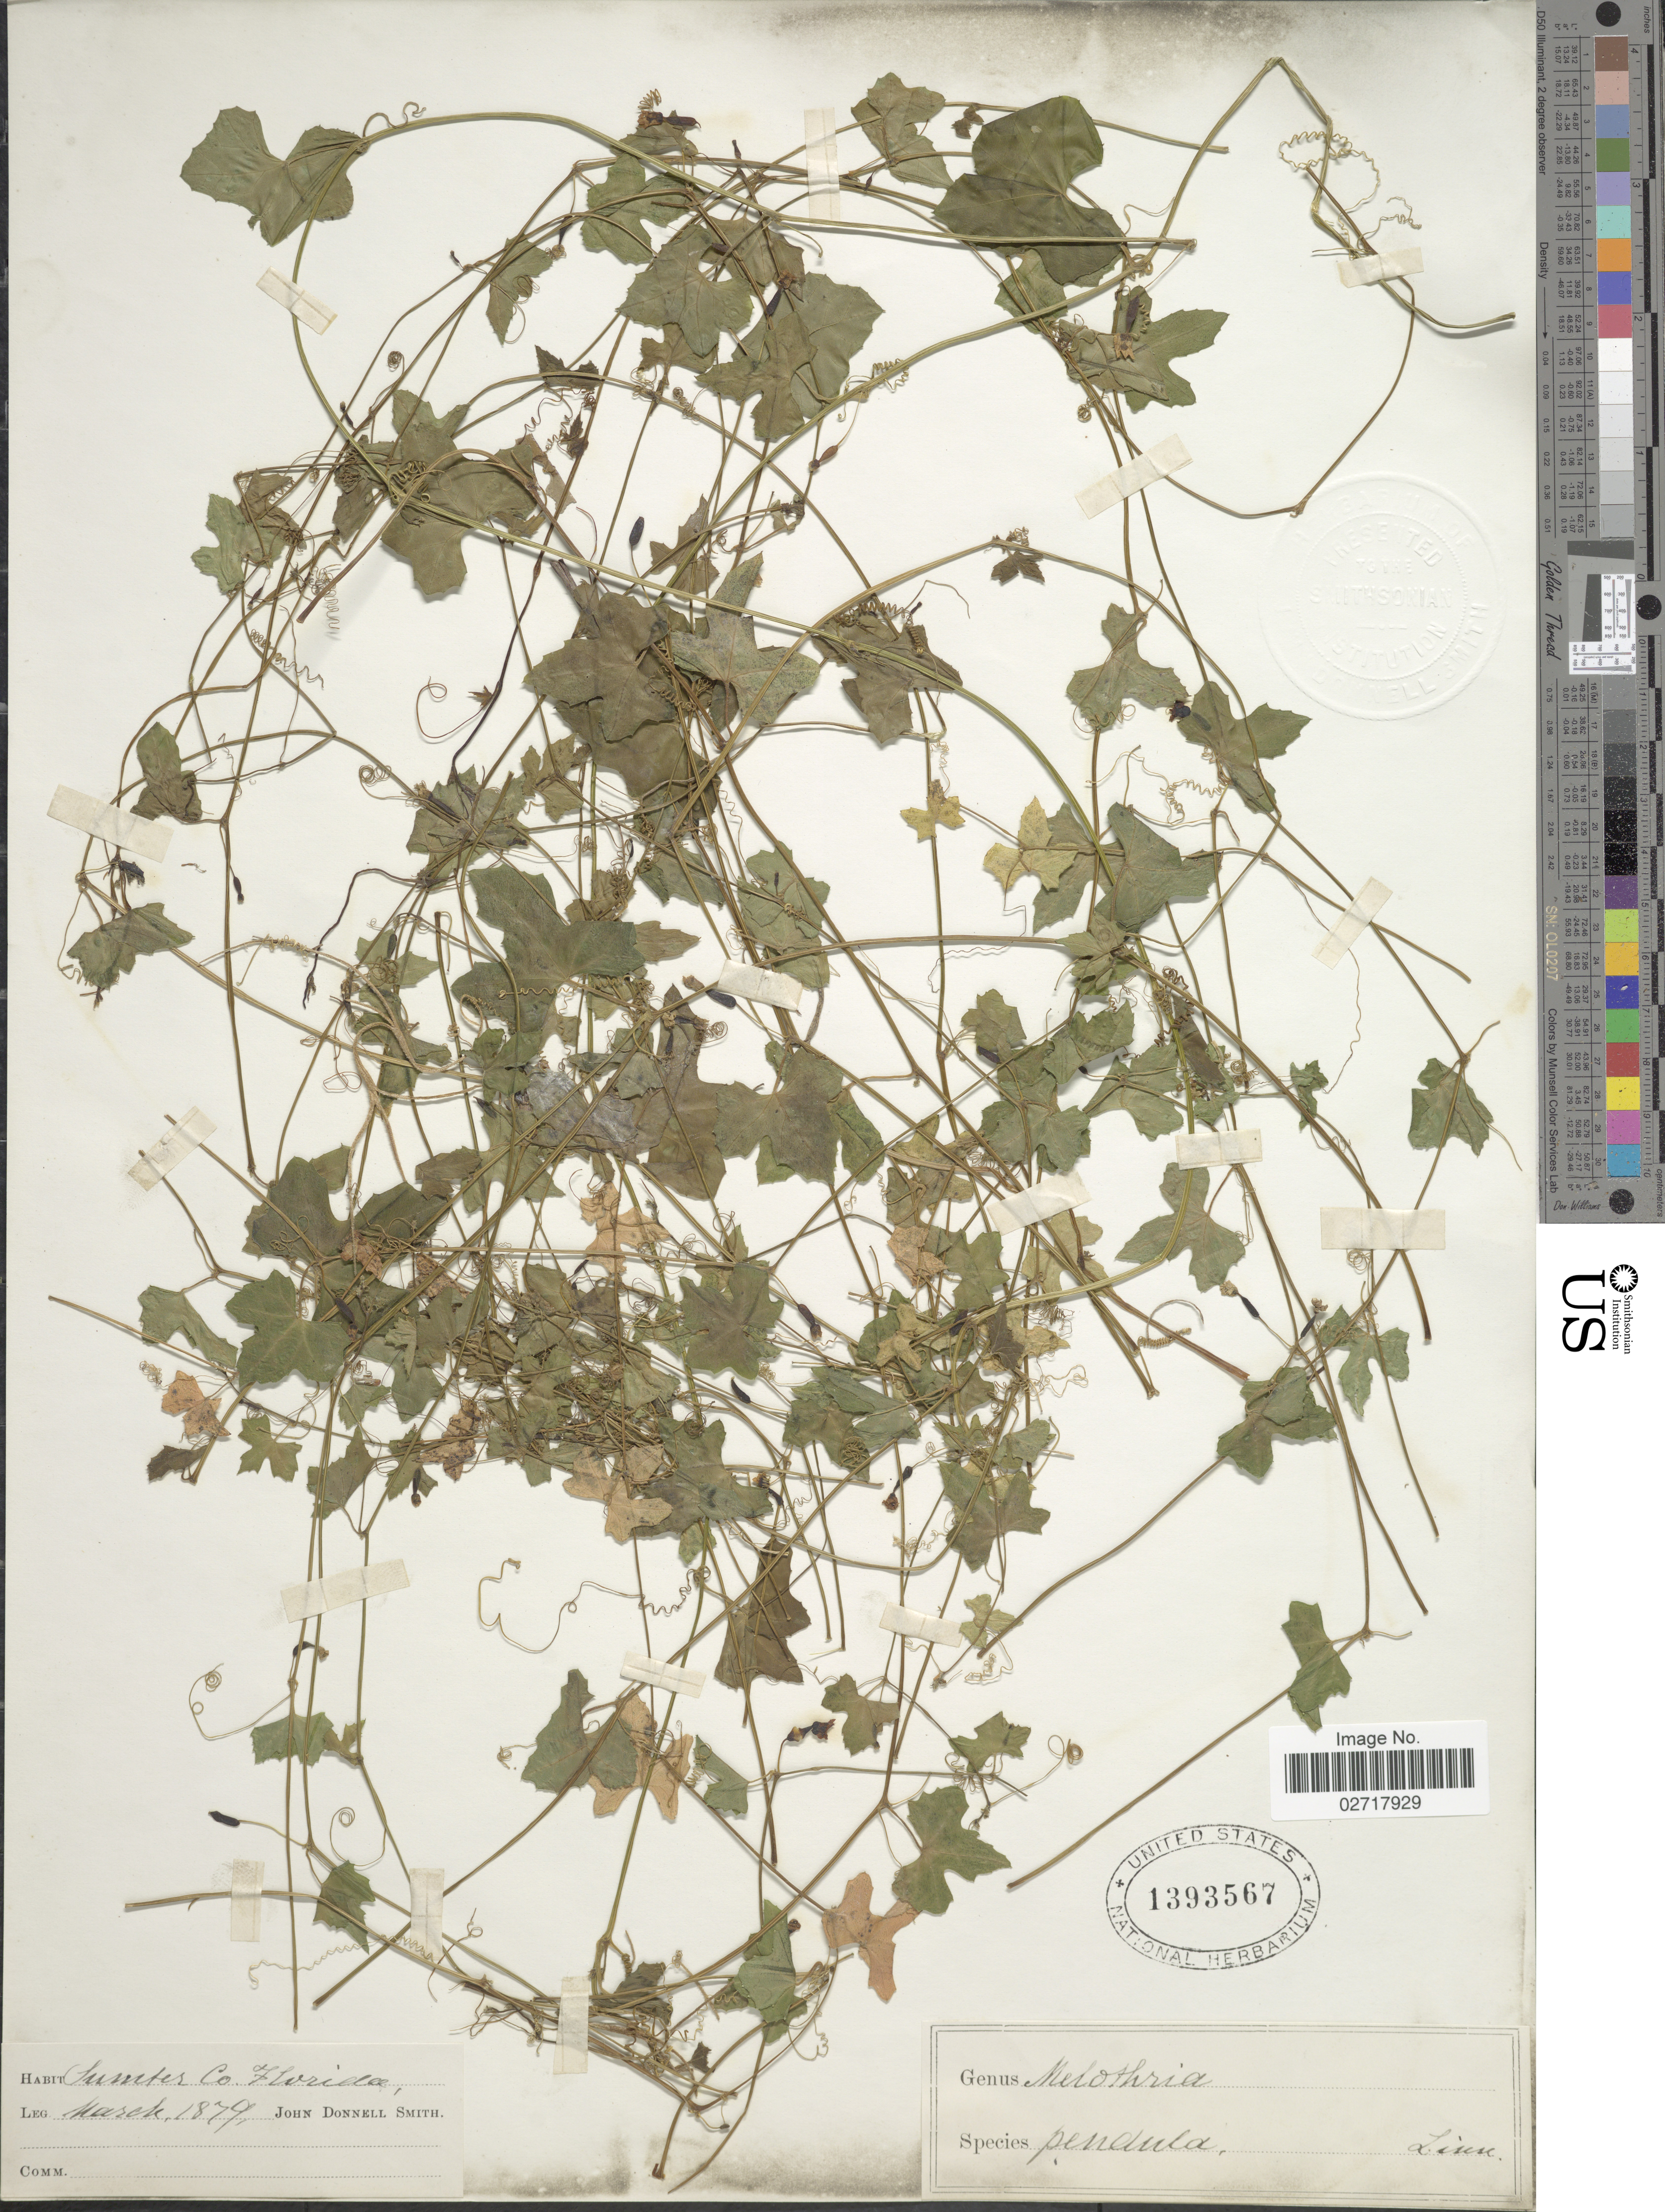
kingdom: Plantae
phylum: Tracheophyta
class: Magnoliopsida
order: Cucurbitales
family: Cucurbitaceae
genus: Melothria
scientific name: Melothria pendula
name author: L.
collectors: J. Donnell Smith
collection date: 1879-03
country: United States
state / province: Florida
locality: Sumter Co.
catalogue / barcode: US 1393567